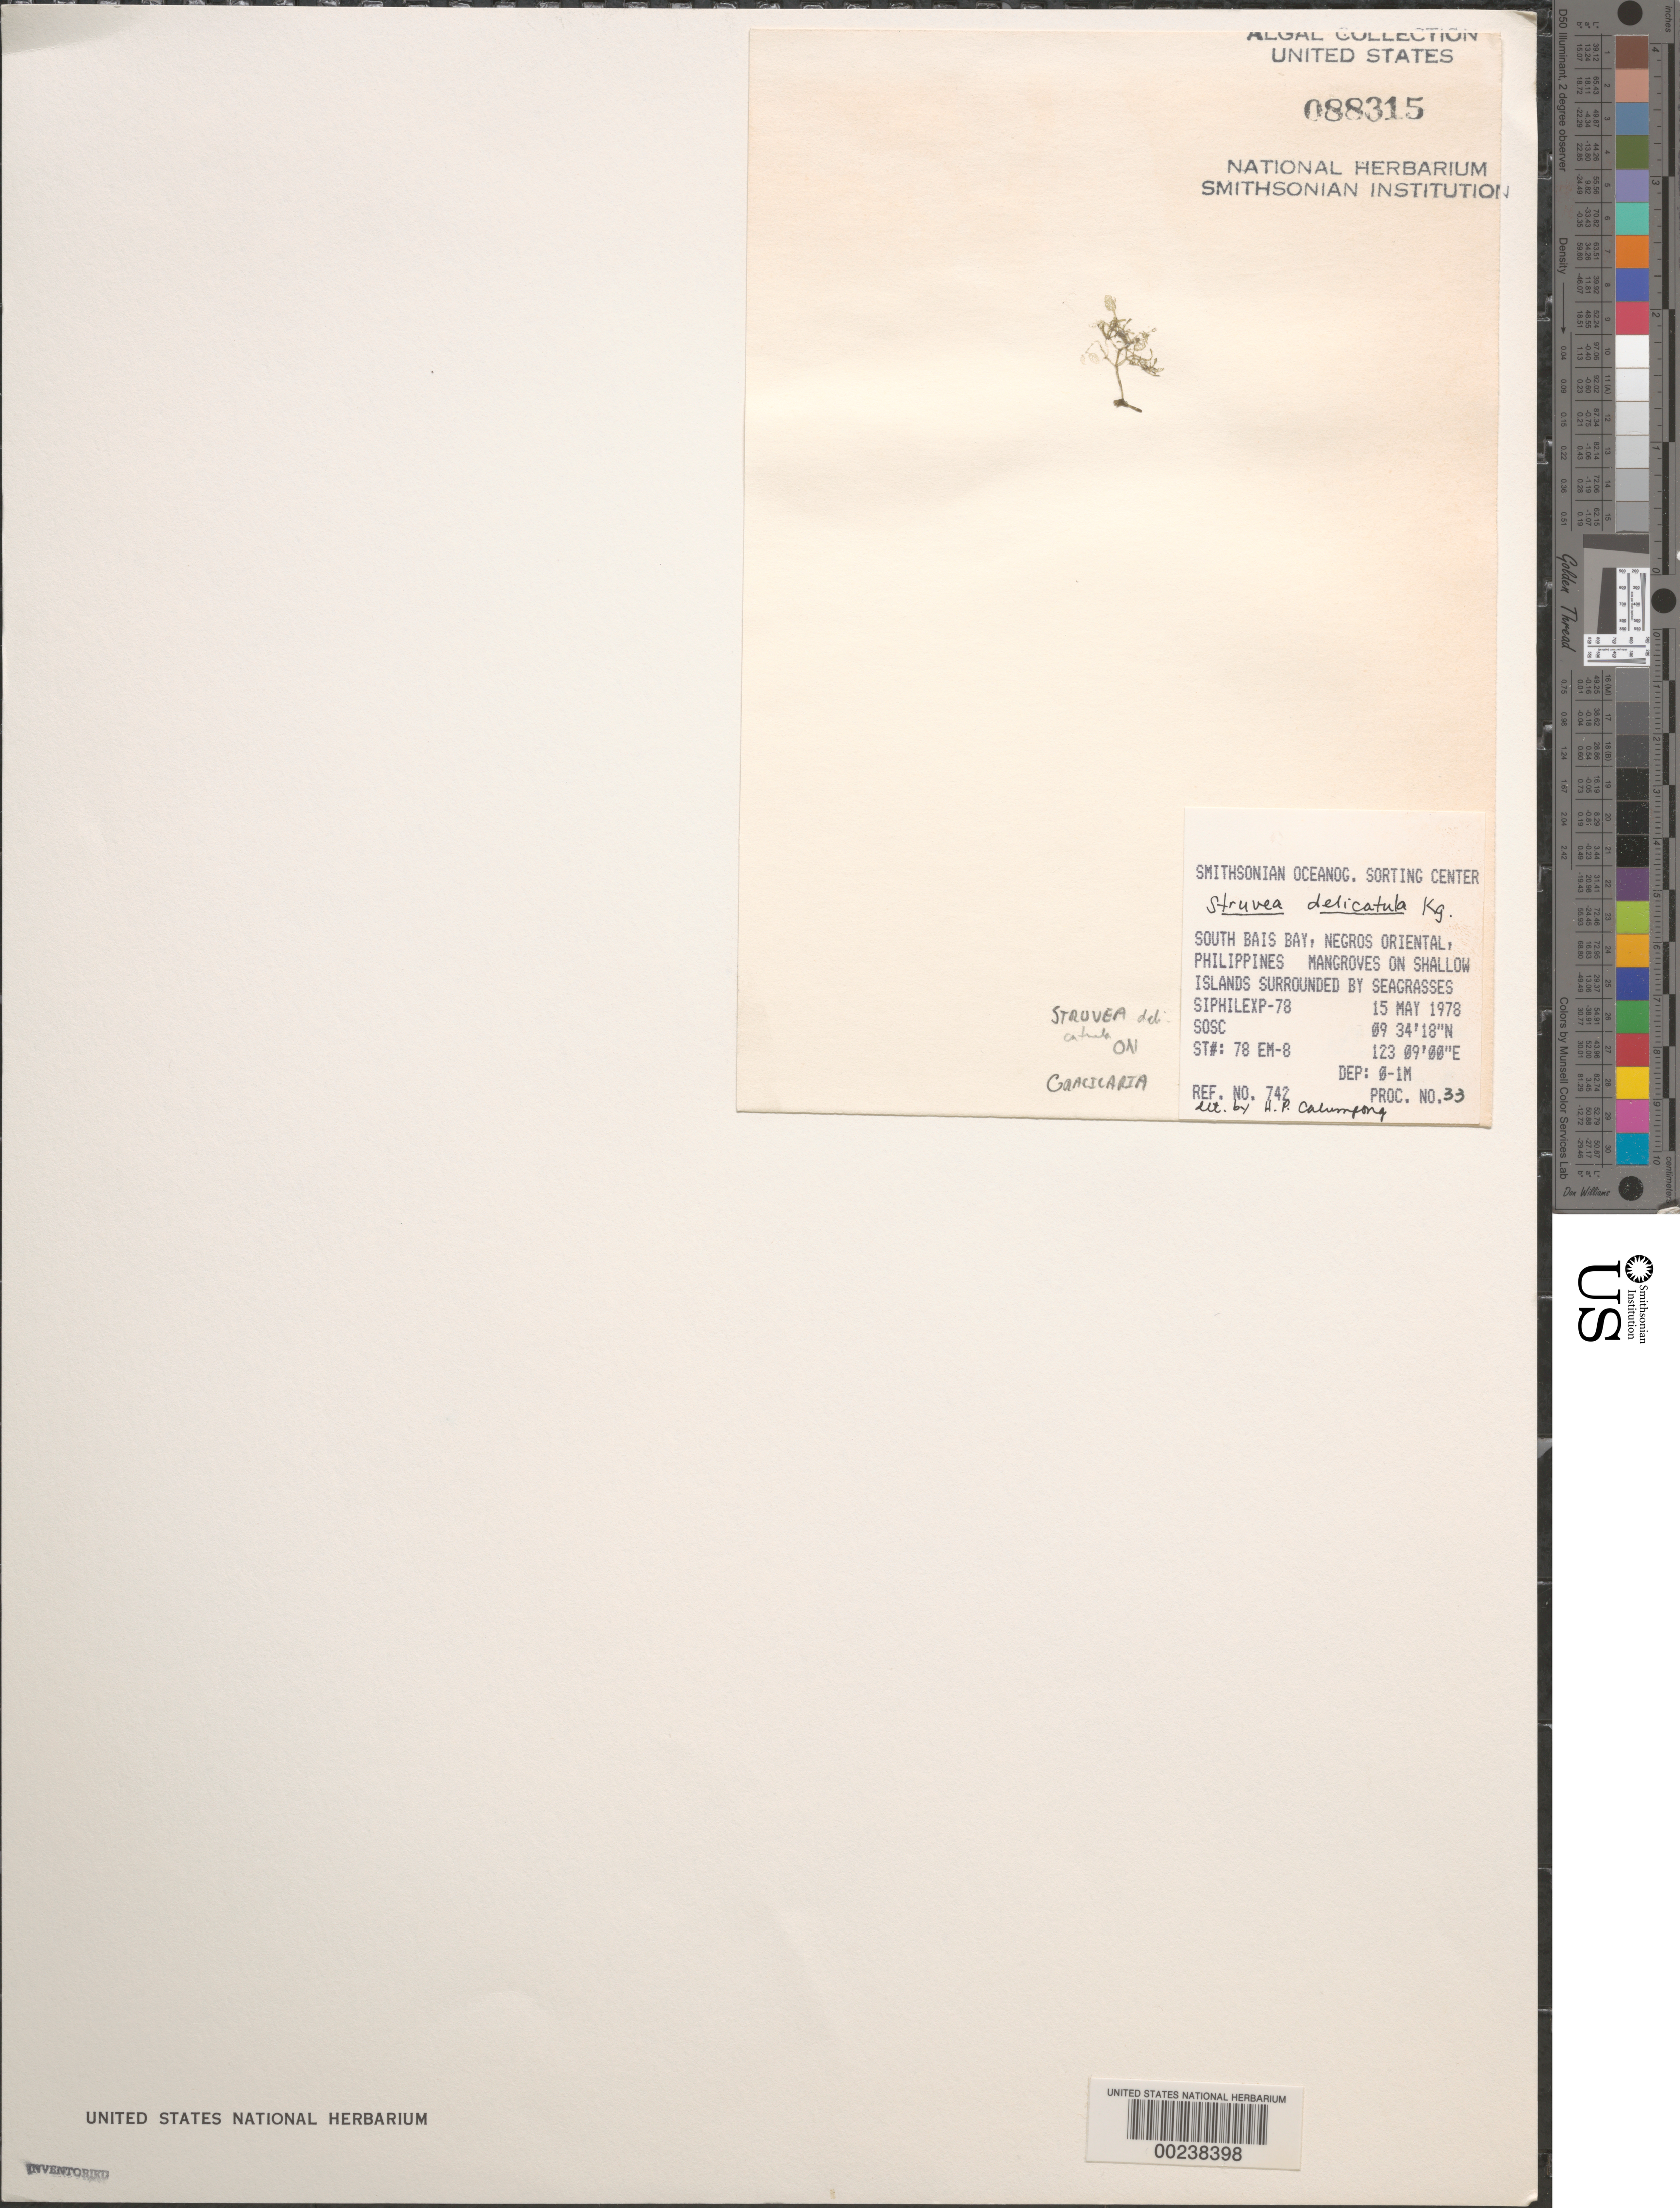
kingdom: Plantae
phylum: Chlorophyta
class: Ulvophyceae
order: Siphonocladales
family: Boodleaceae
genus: Phyllodictyon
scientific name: Phyllodictyon anastomosans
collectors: SOSC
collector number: Station 78 EM-8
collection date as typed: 15 May 1978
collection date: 1978-05-15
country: Philippines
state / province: Central Visayas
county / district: Negros Oriental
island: Negros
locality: South Bais Bay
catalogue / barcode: US 88315